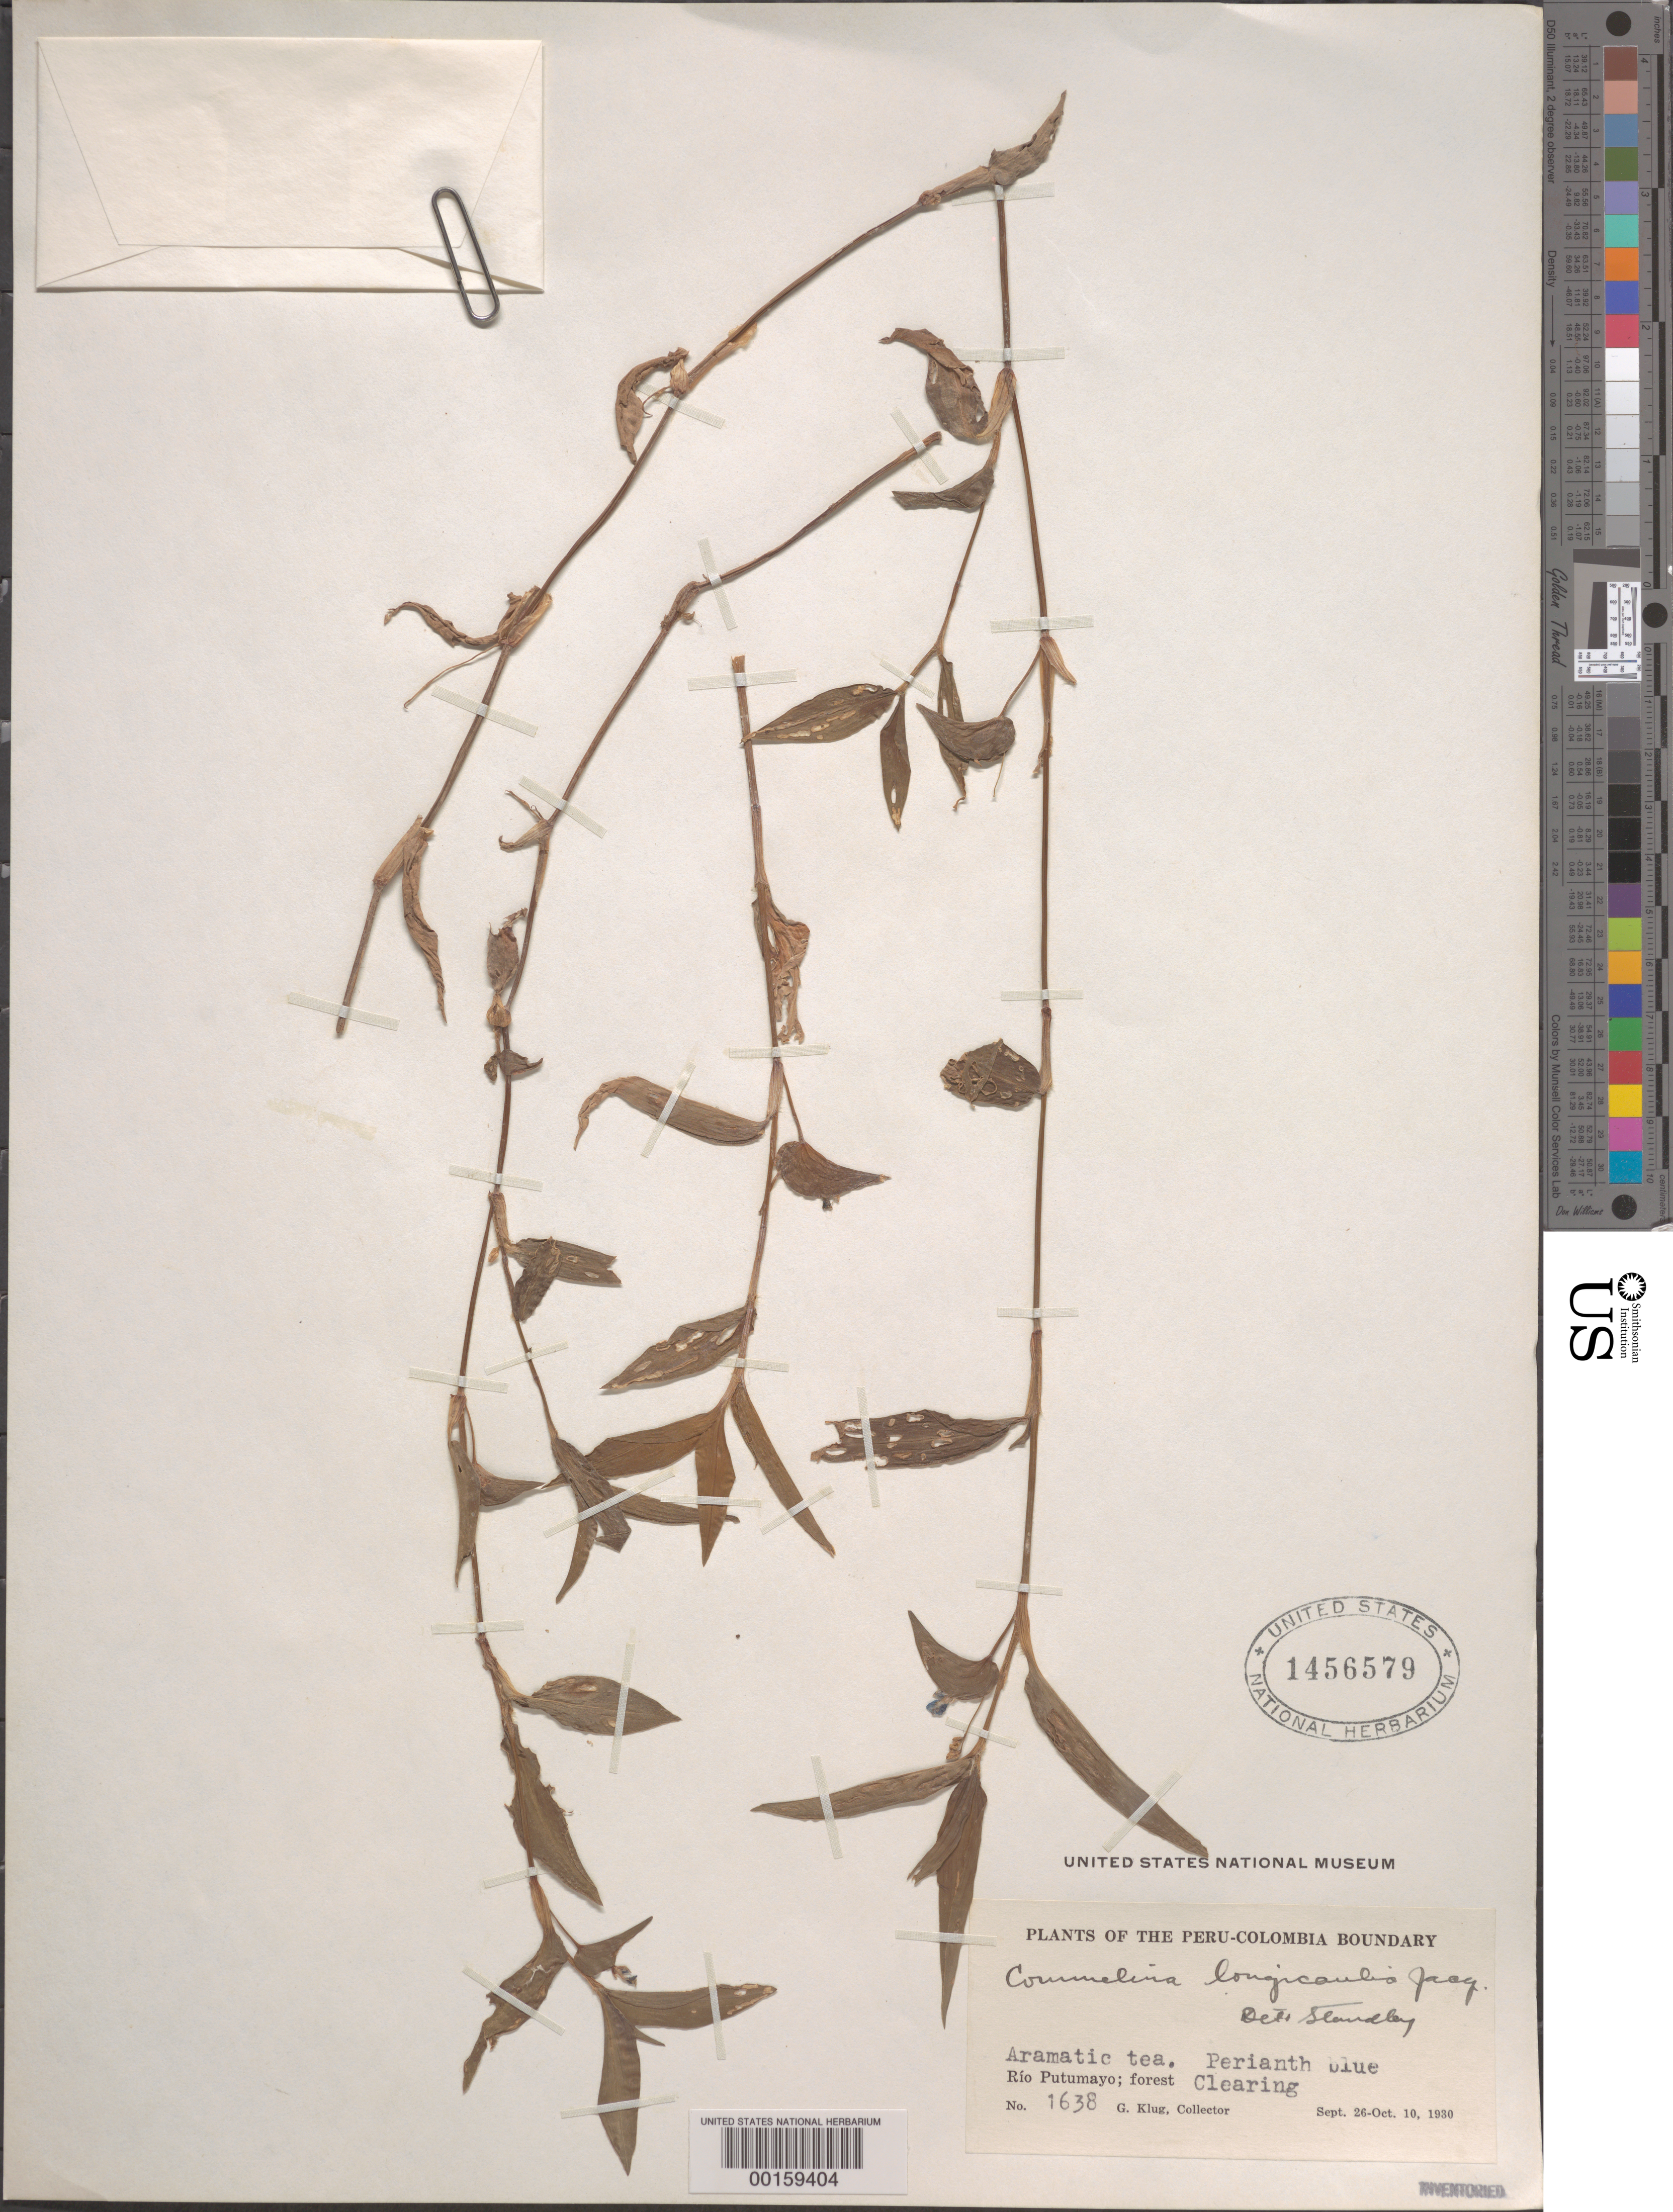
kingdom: Plantae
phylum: Tracheophyta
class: Liliopsida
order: Commelinales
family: Commelinaceae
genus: Commelina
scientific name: Commelina diffusa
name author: Burm. f.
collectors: G. Klug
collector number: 1638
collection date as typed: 26 Sep 1930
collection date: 1930-09-26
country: Peru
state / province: Loreto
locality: Río Putumayo; Peru-Colombian border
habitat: Forest clearing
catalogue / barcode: US 1456579